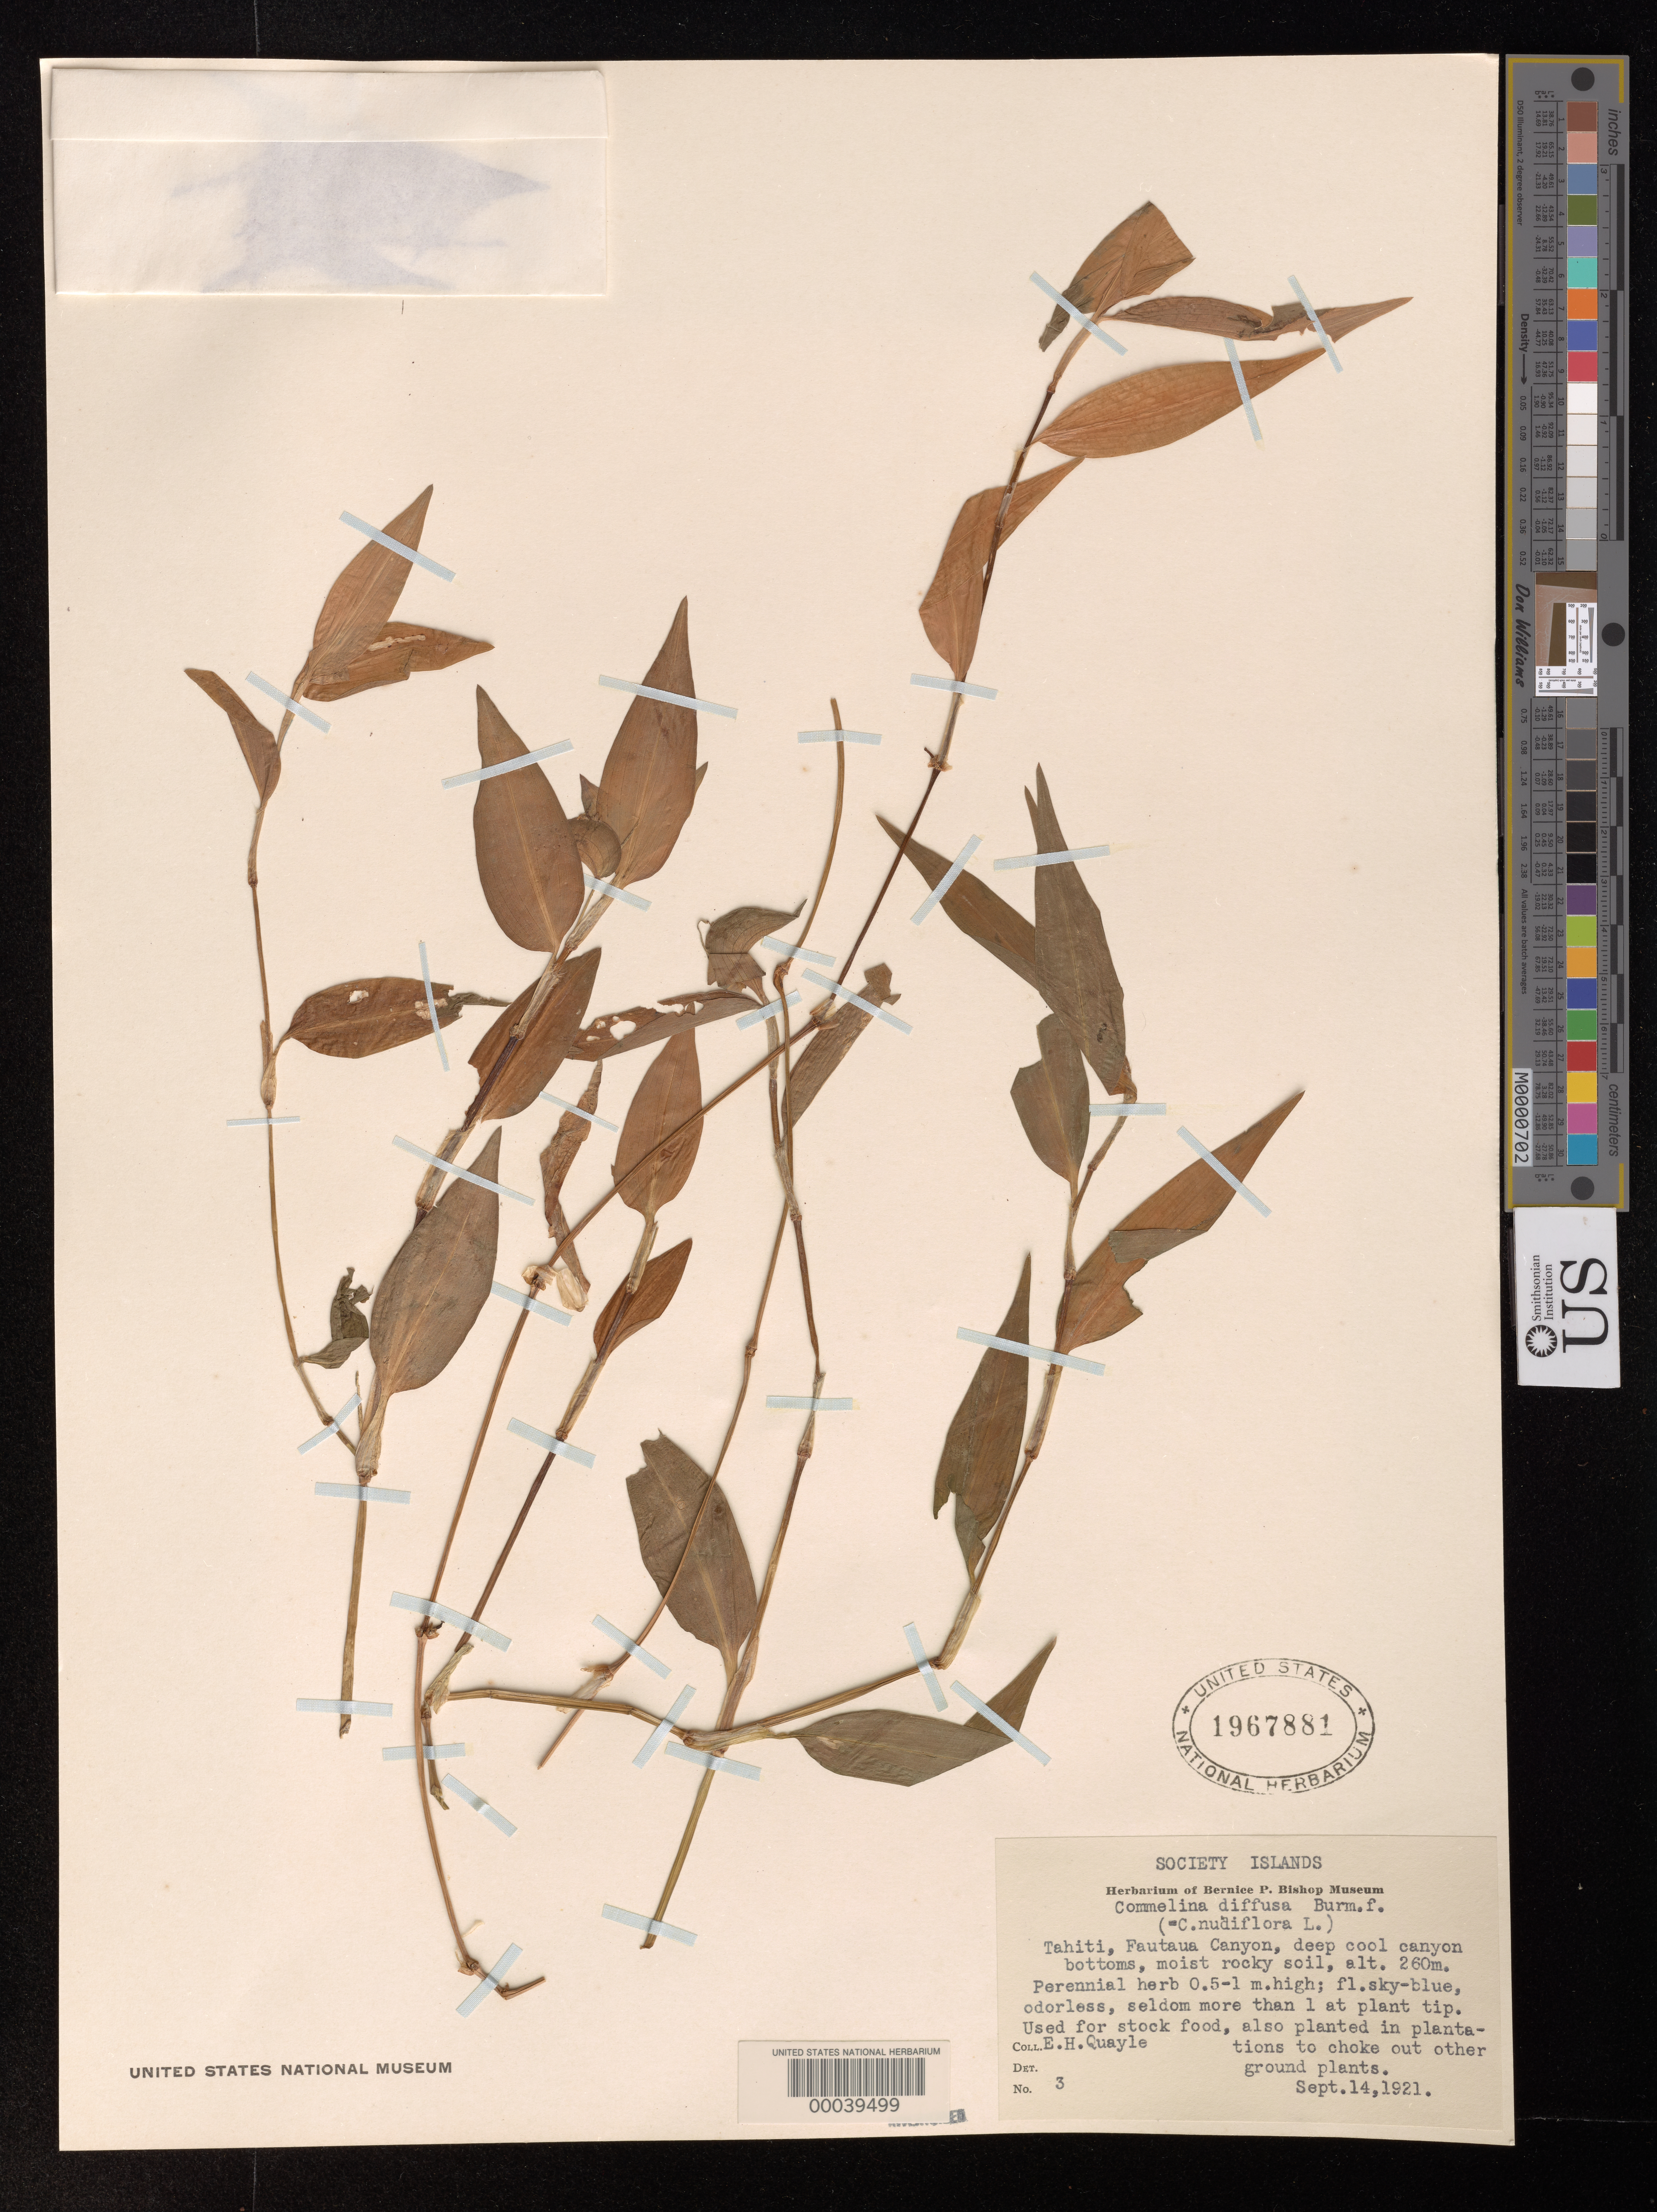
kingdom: Plantae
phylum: Tracheophyta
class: Liliopsida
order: Commelinales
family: Commelinaceae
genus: Commelina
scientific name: Commelina diffusa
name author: Burm. f.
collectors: E. Quayle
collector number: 3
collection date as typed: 14 Sep 1921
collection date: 1921-09-14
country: French Polynesia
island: Tahiti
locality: Fautaua canyon [Society Is.]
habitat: Moist rocky soil, canyon bottom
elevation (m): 260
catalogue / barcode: US 1967881